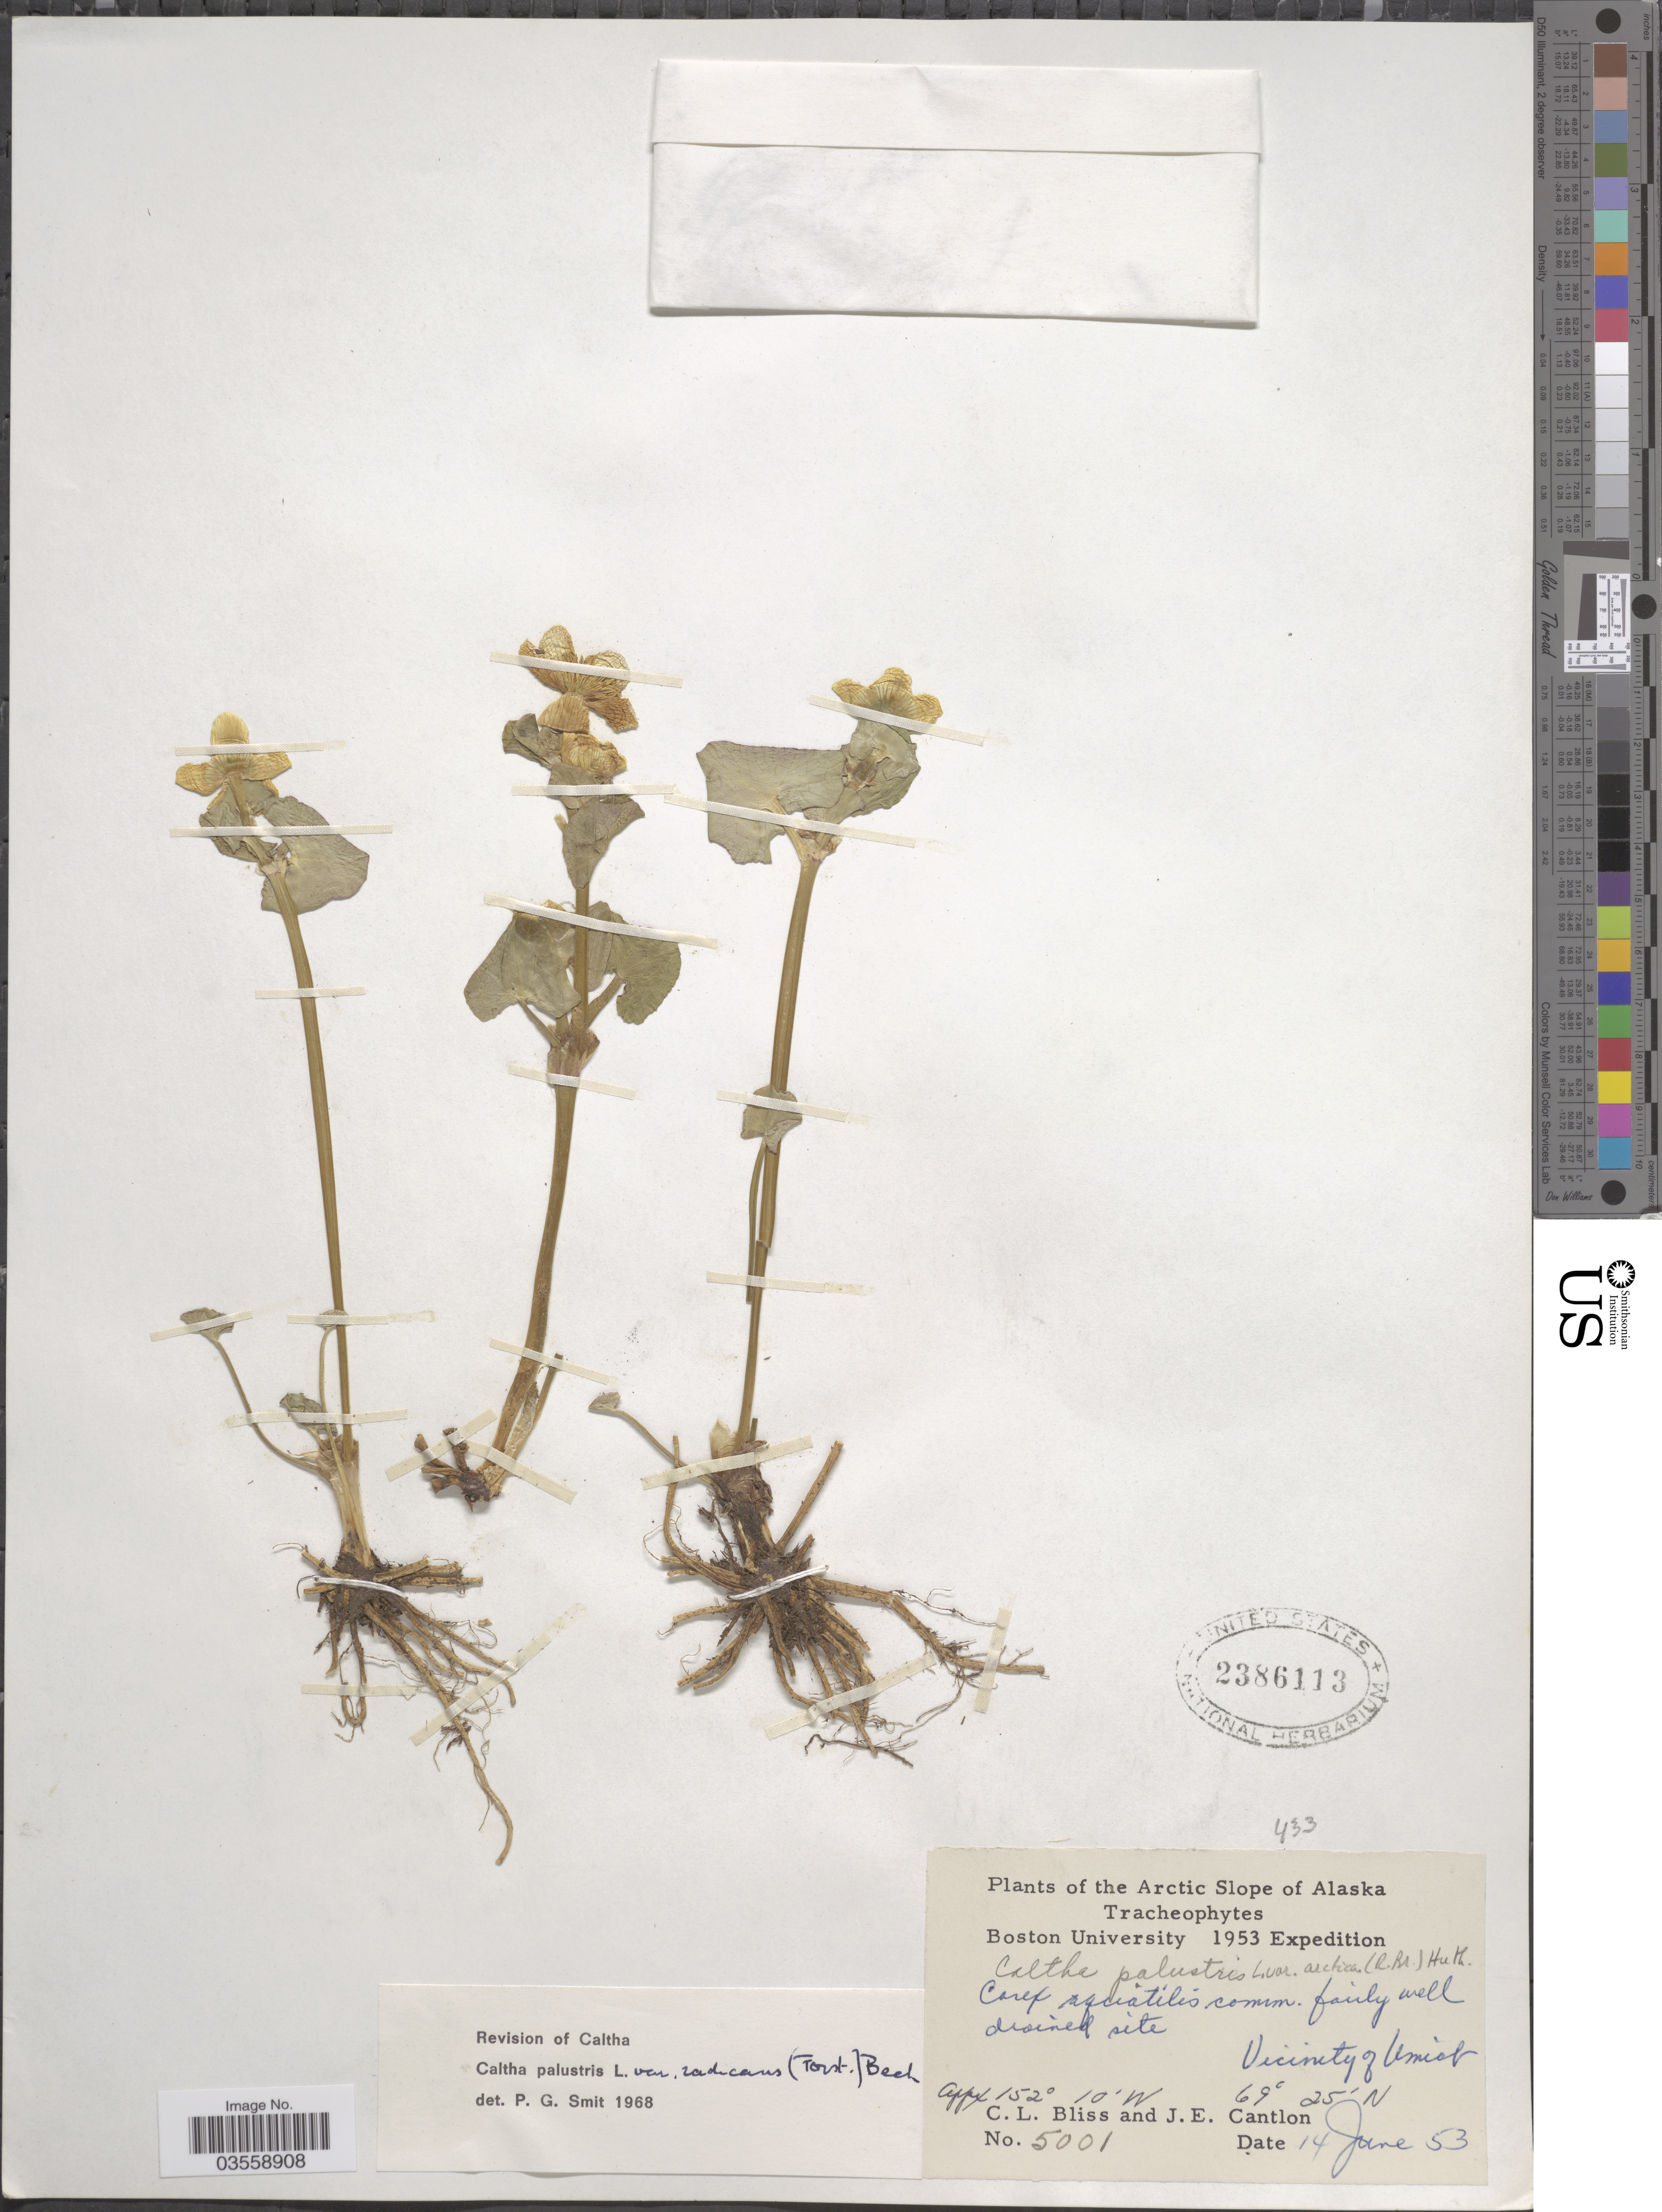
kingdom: Plantae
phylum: Tracheophyta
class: Magnoliopsida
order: Ranunculales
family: Ranunculaceae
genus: Caltha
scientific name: Caltha palustris var. radicans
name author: (T.F. Forst) Beck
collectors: C. Bliss & J. Cantlon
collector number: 5001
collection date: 1953-06-14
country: United States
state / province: Alaska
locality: Arctic Slope of Alaska. Vicinity of Umiat.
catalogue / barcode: US 2386113